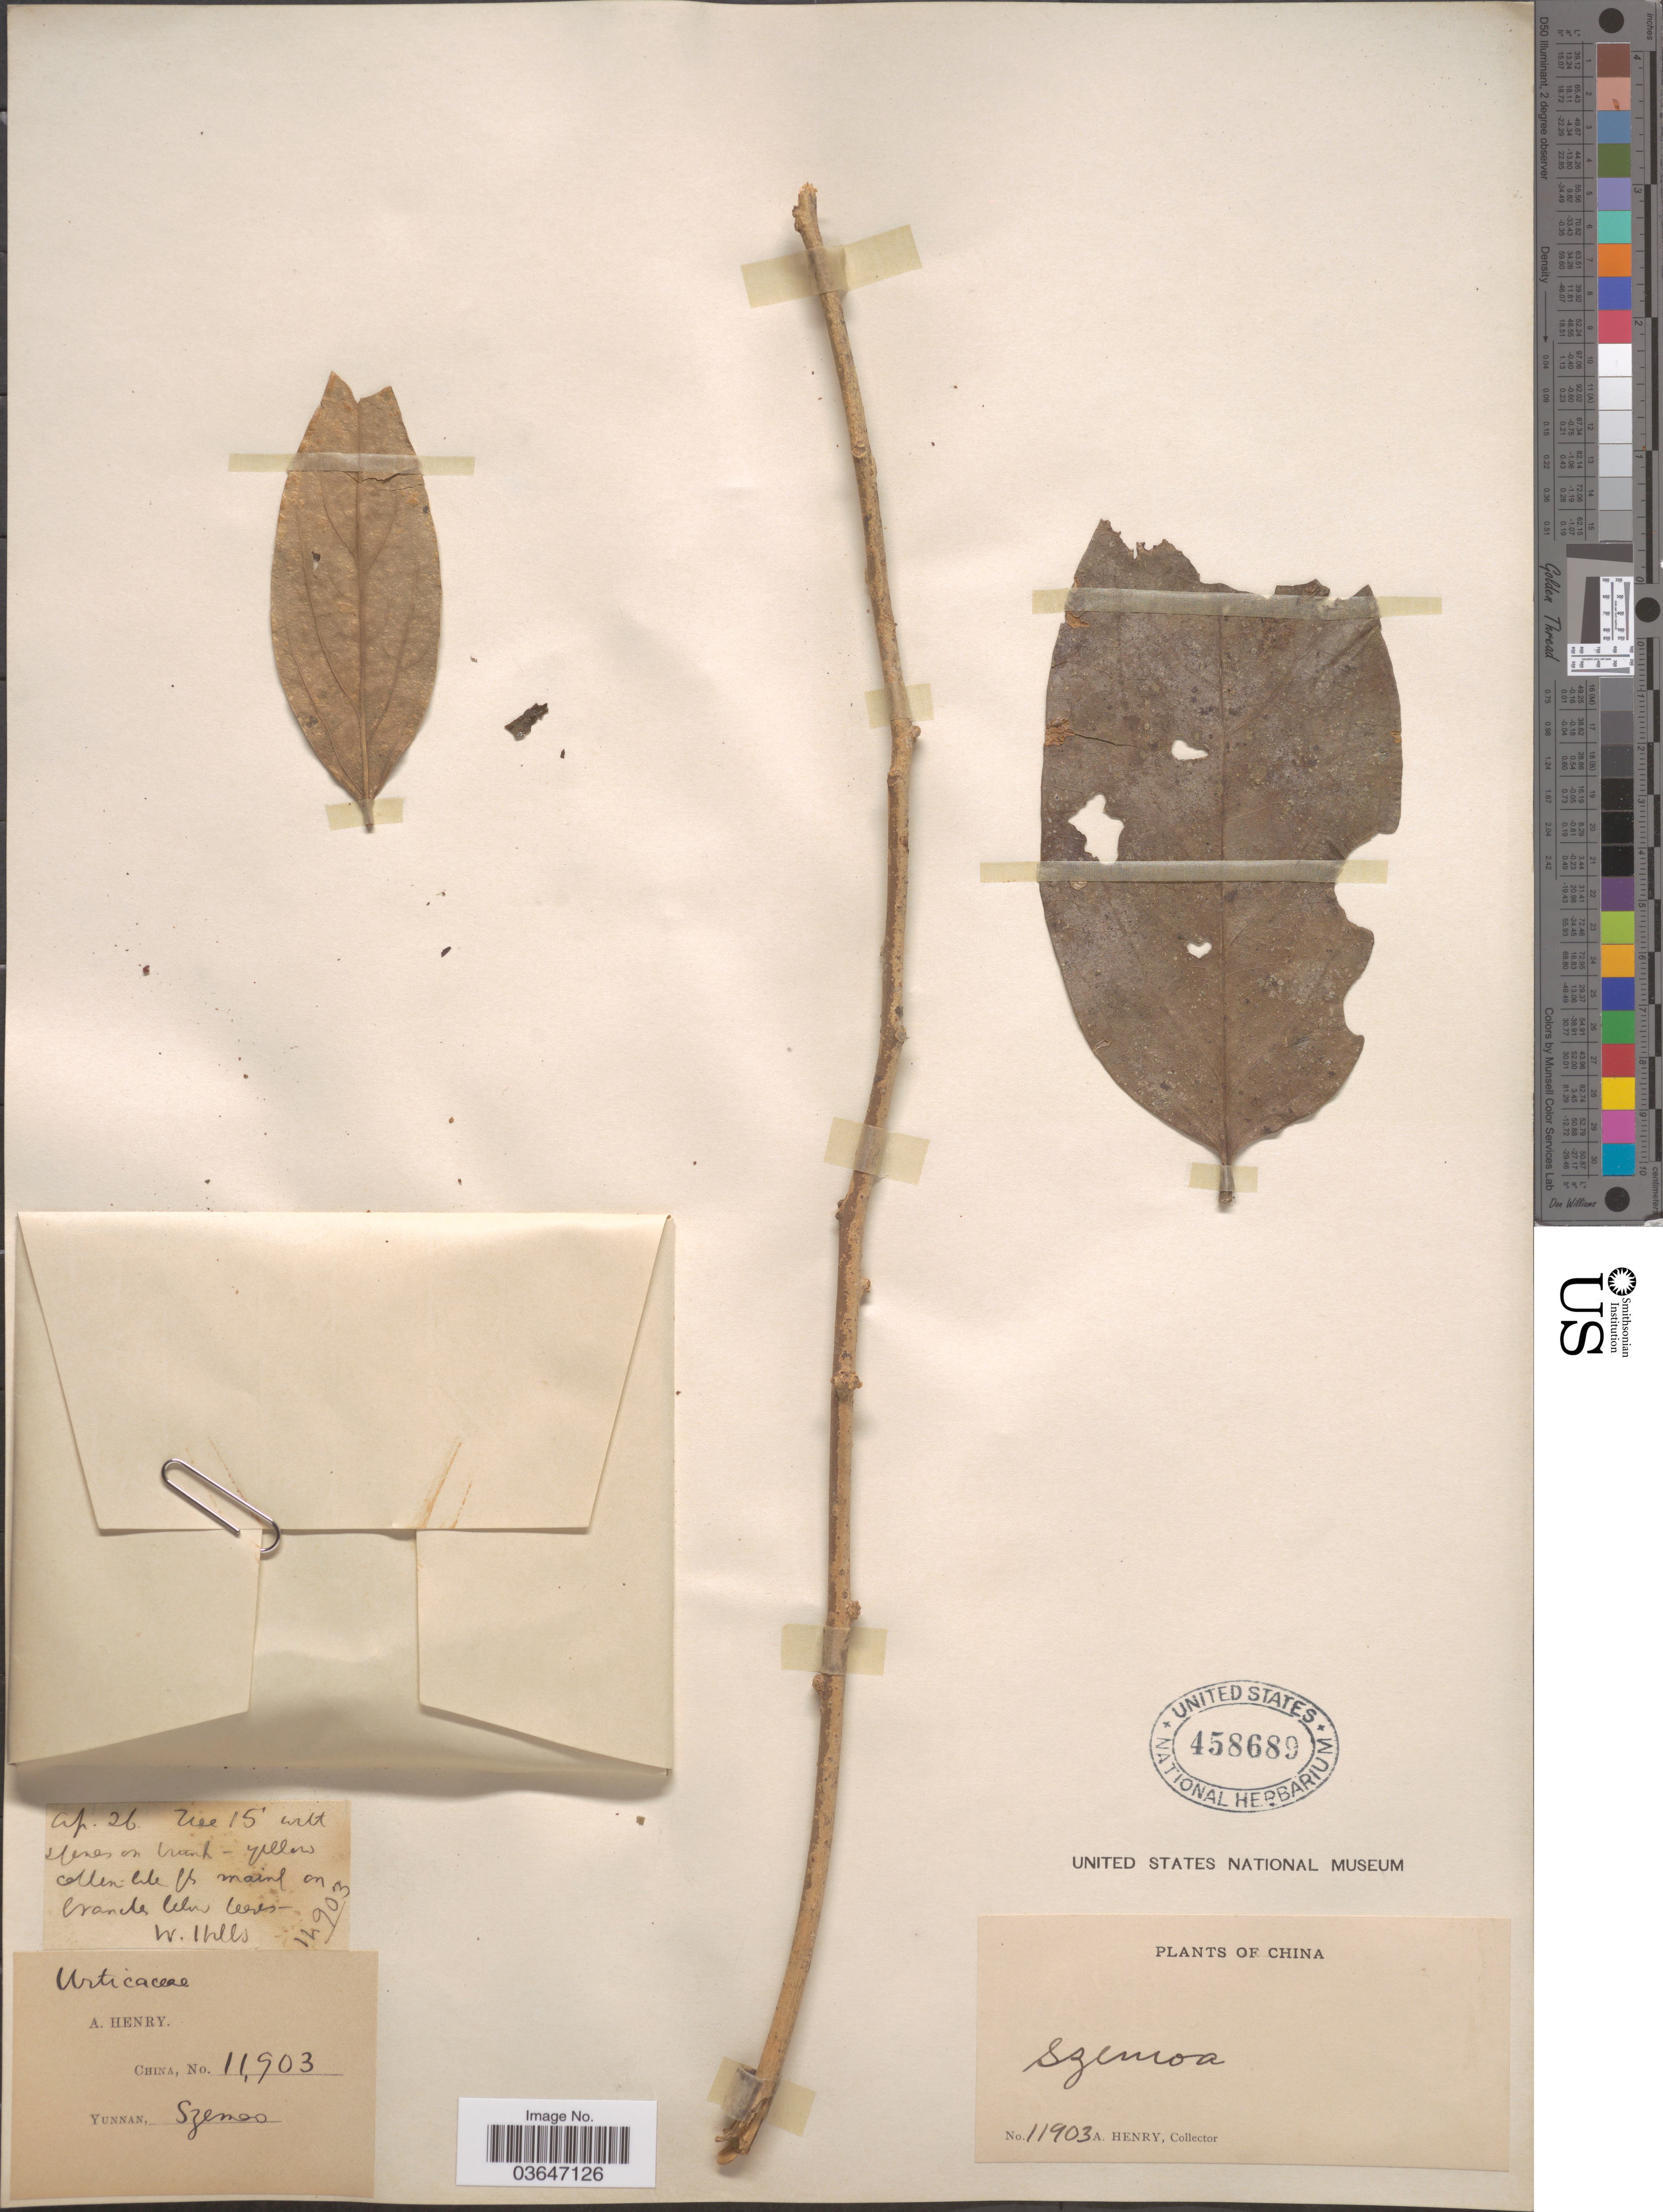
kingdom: Plantae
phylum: Tracheophyta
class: Magnoliopsida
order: Proteales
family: Proteaceae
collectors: A. Henry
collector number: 11903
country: China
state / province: Yunnan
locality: Szemoa.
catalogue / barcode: US 458689